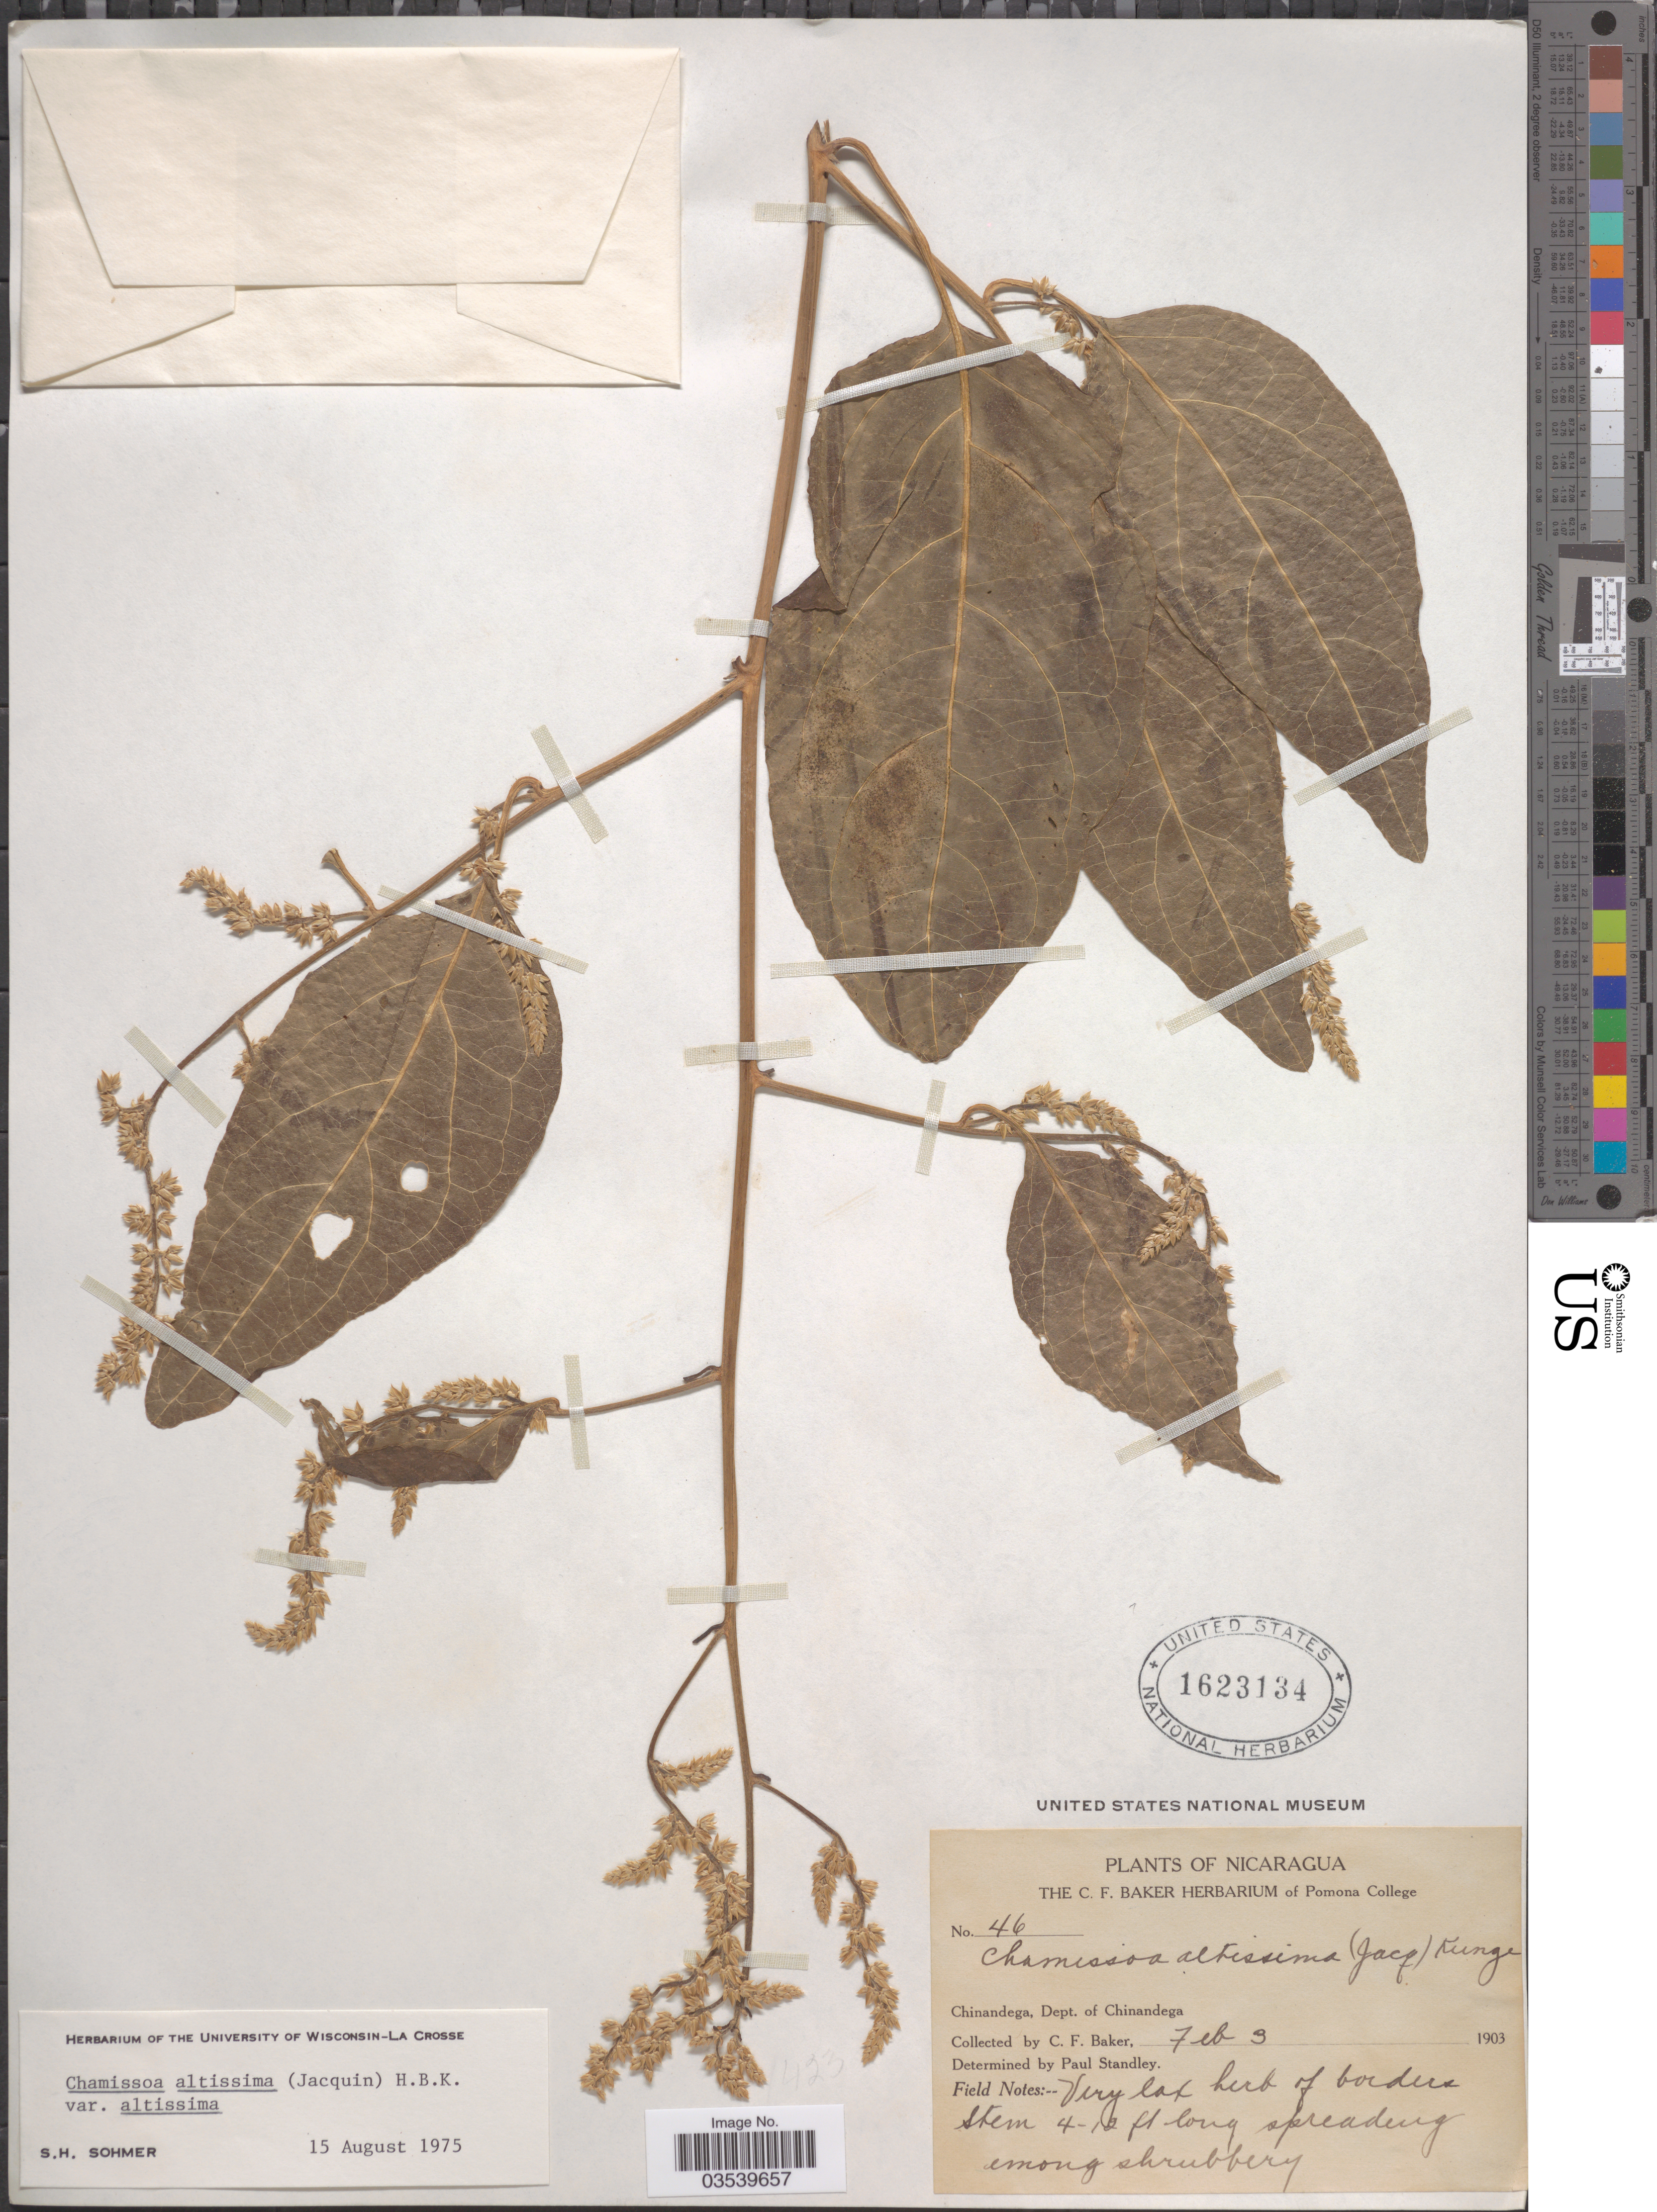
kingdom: Plantae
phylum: Tracheophyta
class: Magnoliopsida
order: Caryophyllales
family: Amaranthaceae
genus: Chamissoa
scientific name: Chamissoa altissima var. altissima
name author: (Jacq.) Kunth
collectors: C. F. Baker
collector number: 46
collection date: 1903-02-03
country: Nicaragua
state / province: Chinandega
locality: Dept. of Chinandega.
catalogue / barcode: US 1623134